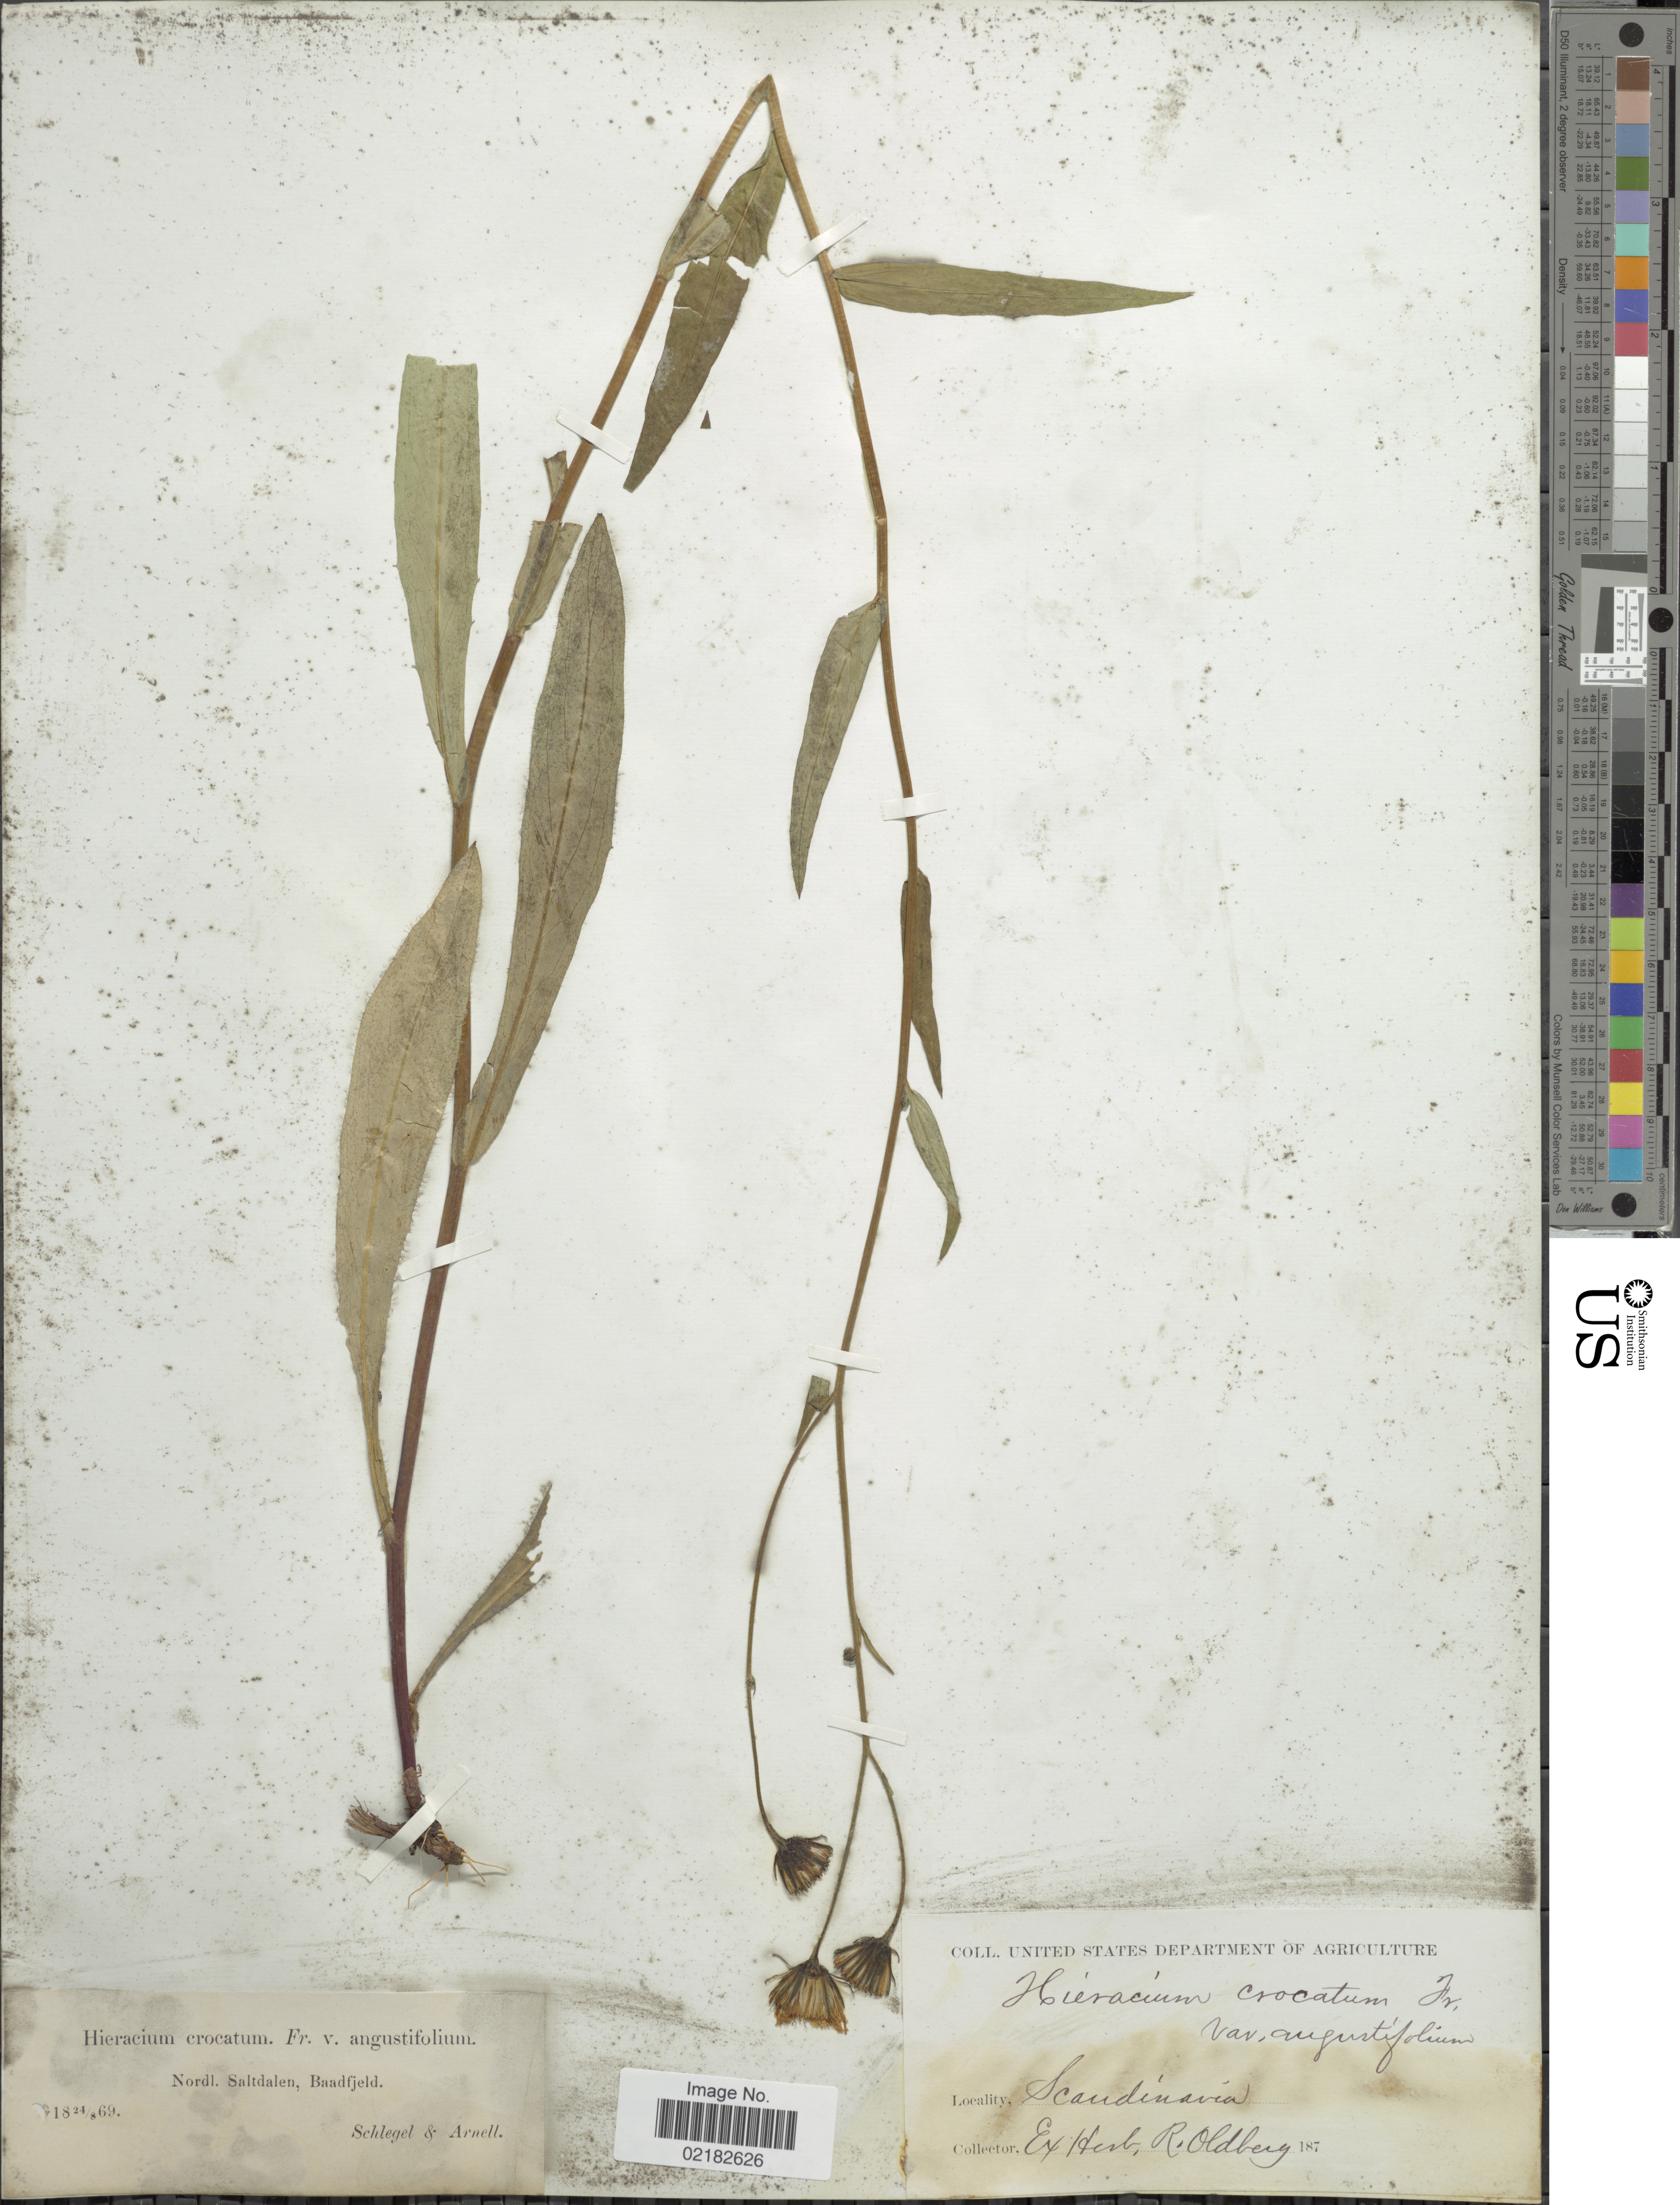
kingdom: Plantae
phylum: Tracheophyta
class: Magnoliopsida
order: Asterales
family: Asteraceae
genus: Hieracium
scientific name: Hieracium crocatum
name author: Fr.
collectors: Schlegel & Arnell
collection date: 1869-08-24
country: Norway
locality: Scandinavia, Nordl. Saltdalen, Baadfjeld